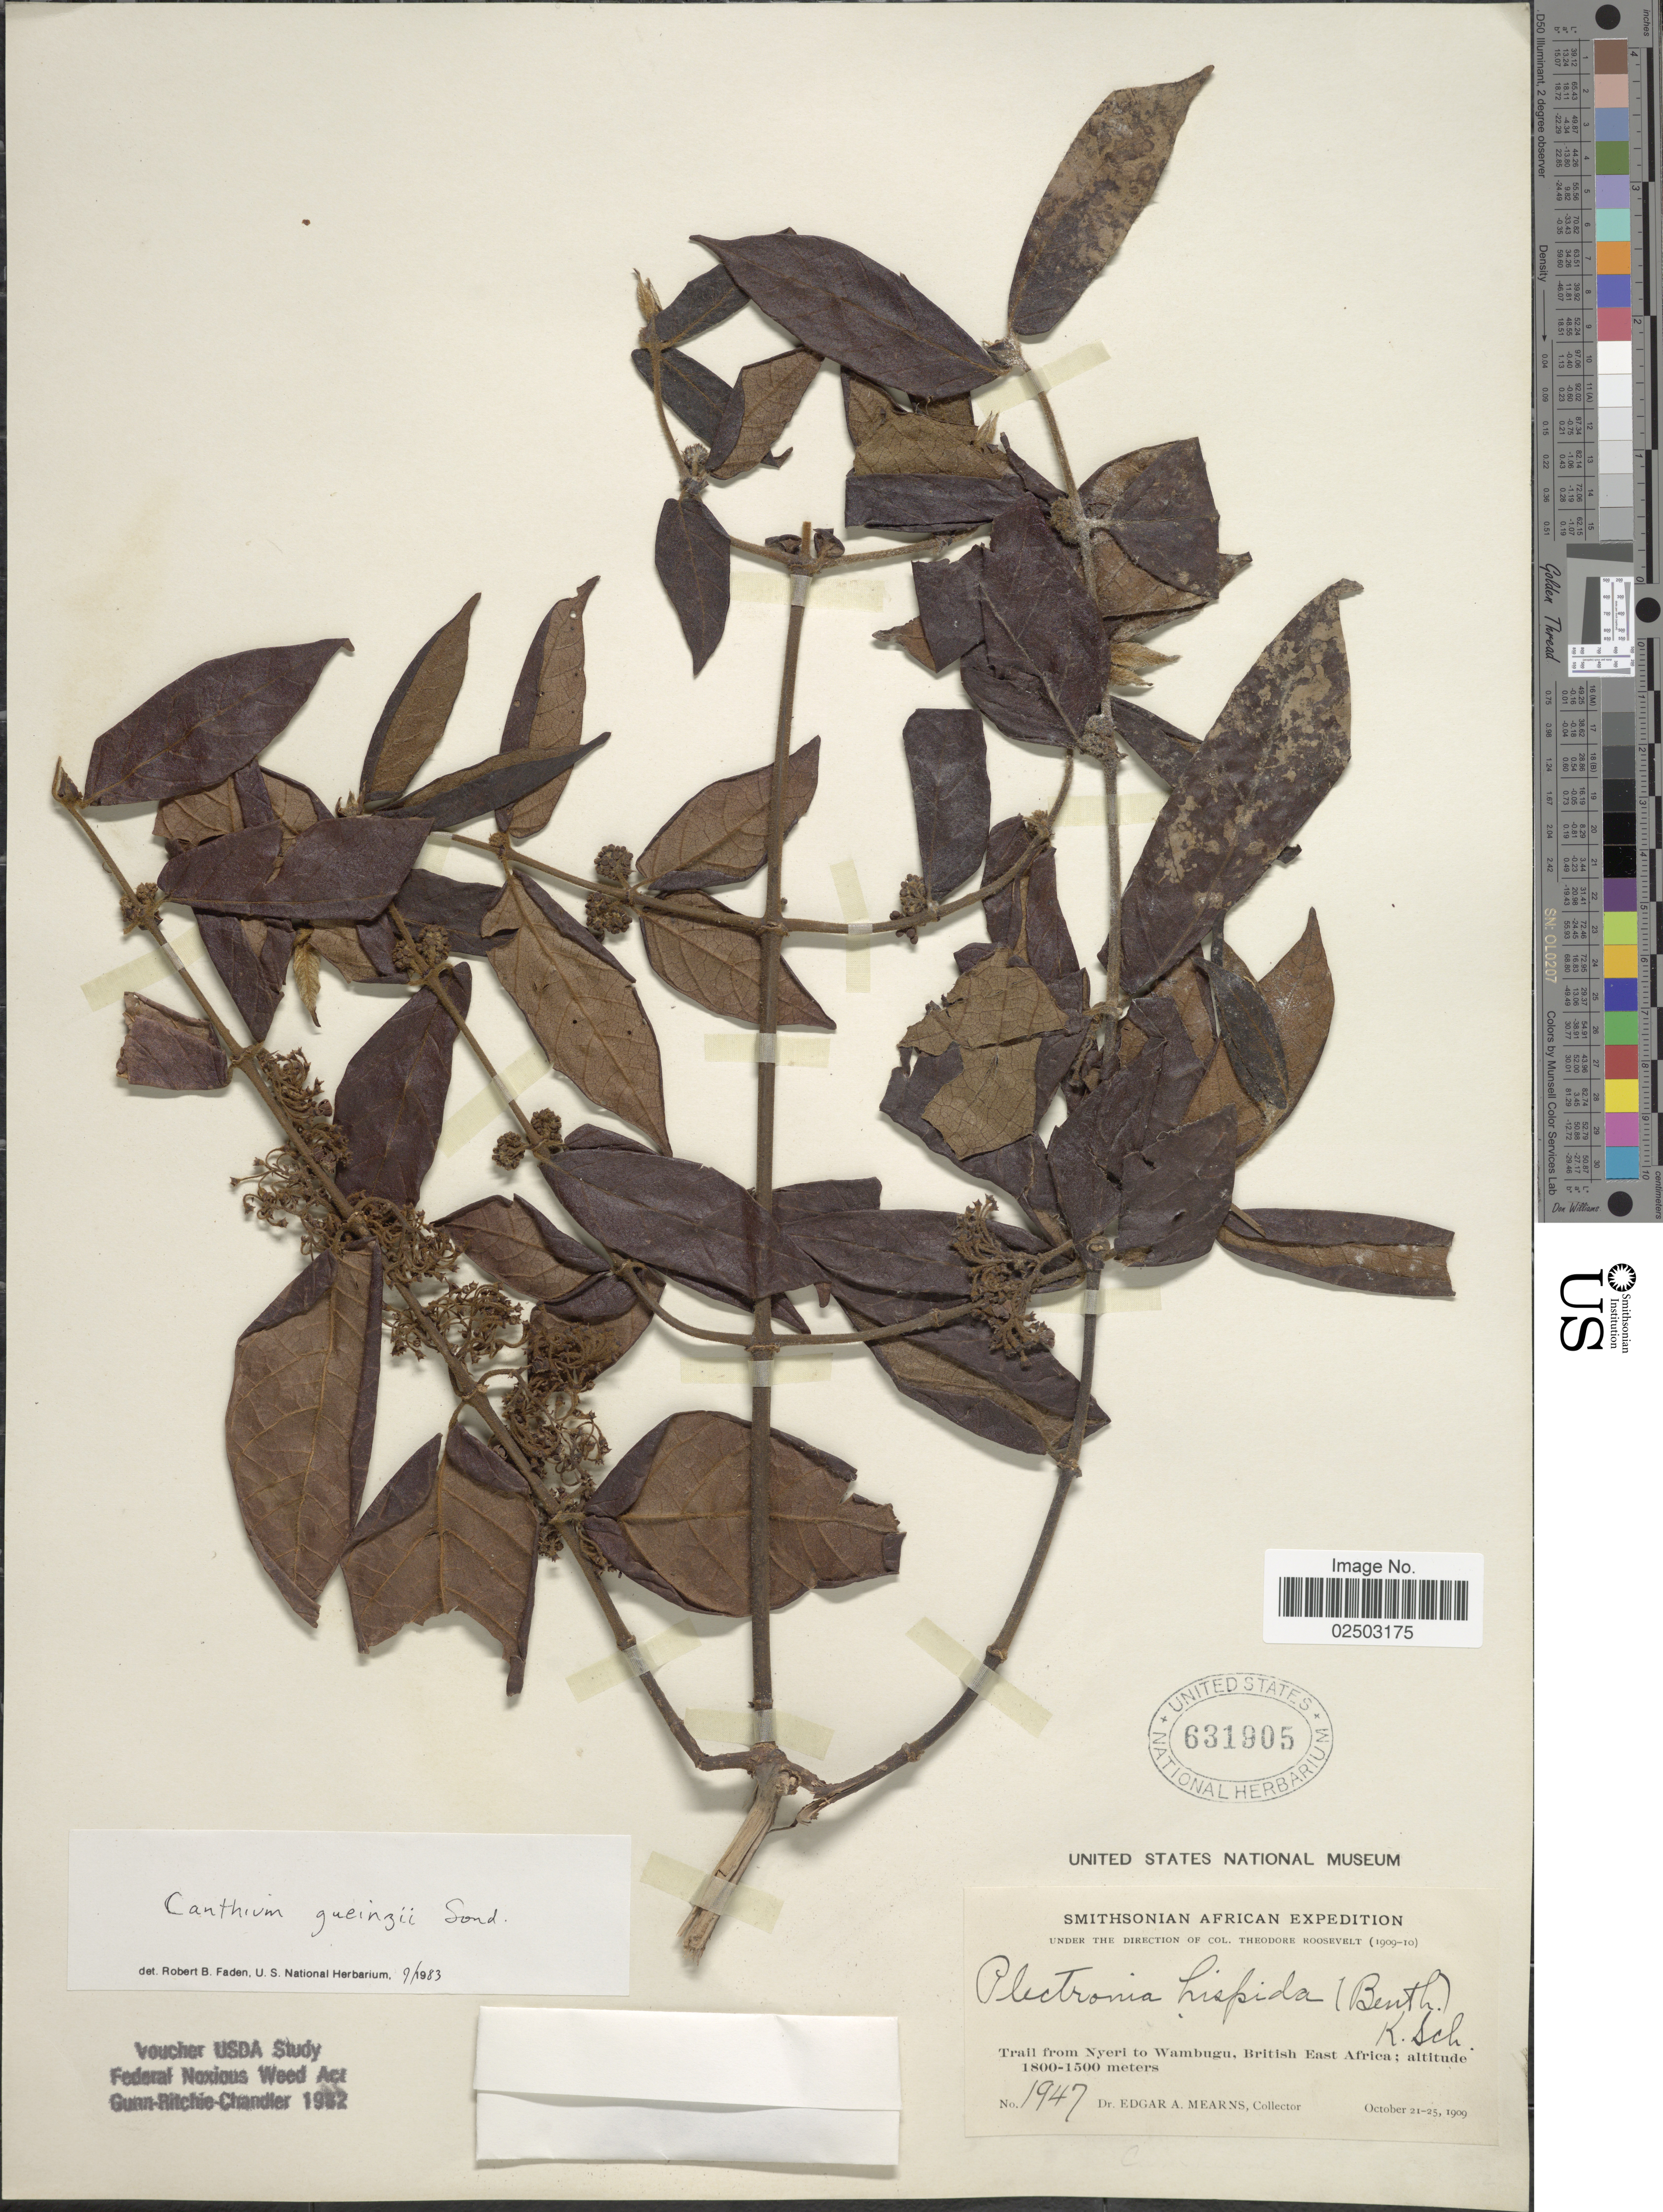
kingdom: Plantae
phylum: Tracheophyta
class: Magnoliopsida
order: Gentianales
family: Rubiaceae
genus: Canthium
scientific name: Canthium gueinzii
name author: Sond.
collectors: E. A. Mearns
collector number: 1947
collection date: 1909-10-21/1909-10-25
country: Kenya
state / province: Nyeri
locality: Trail from Nyeri to Wambugu, British East Africa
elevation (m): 1500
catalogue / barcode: US 631905